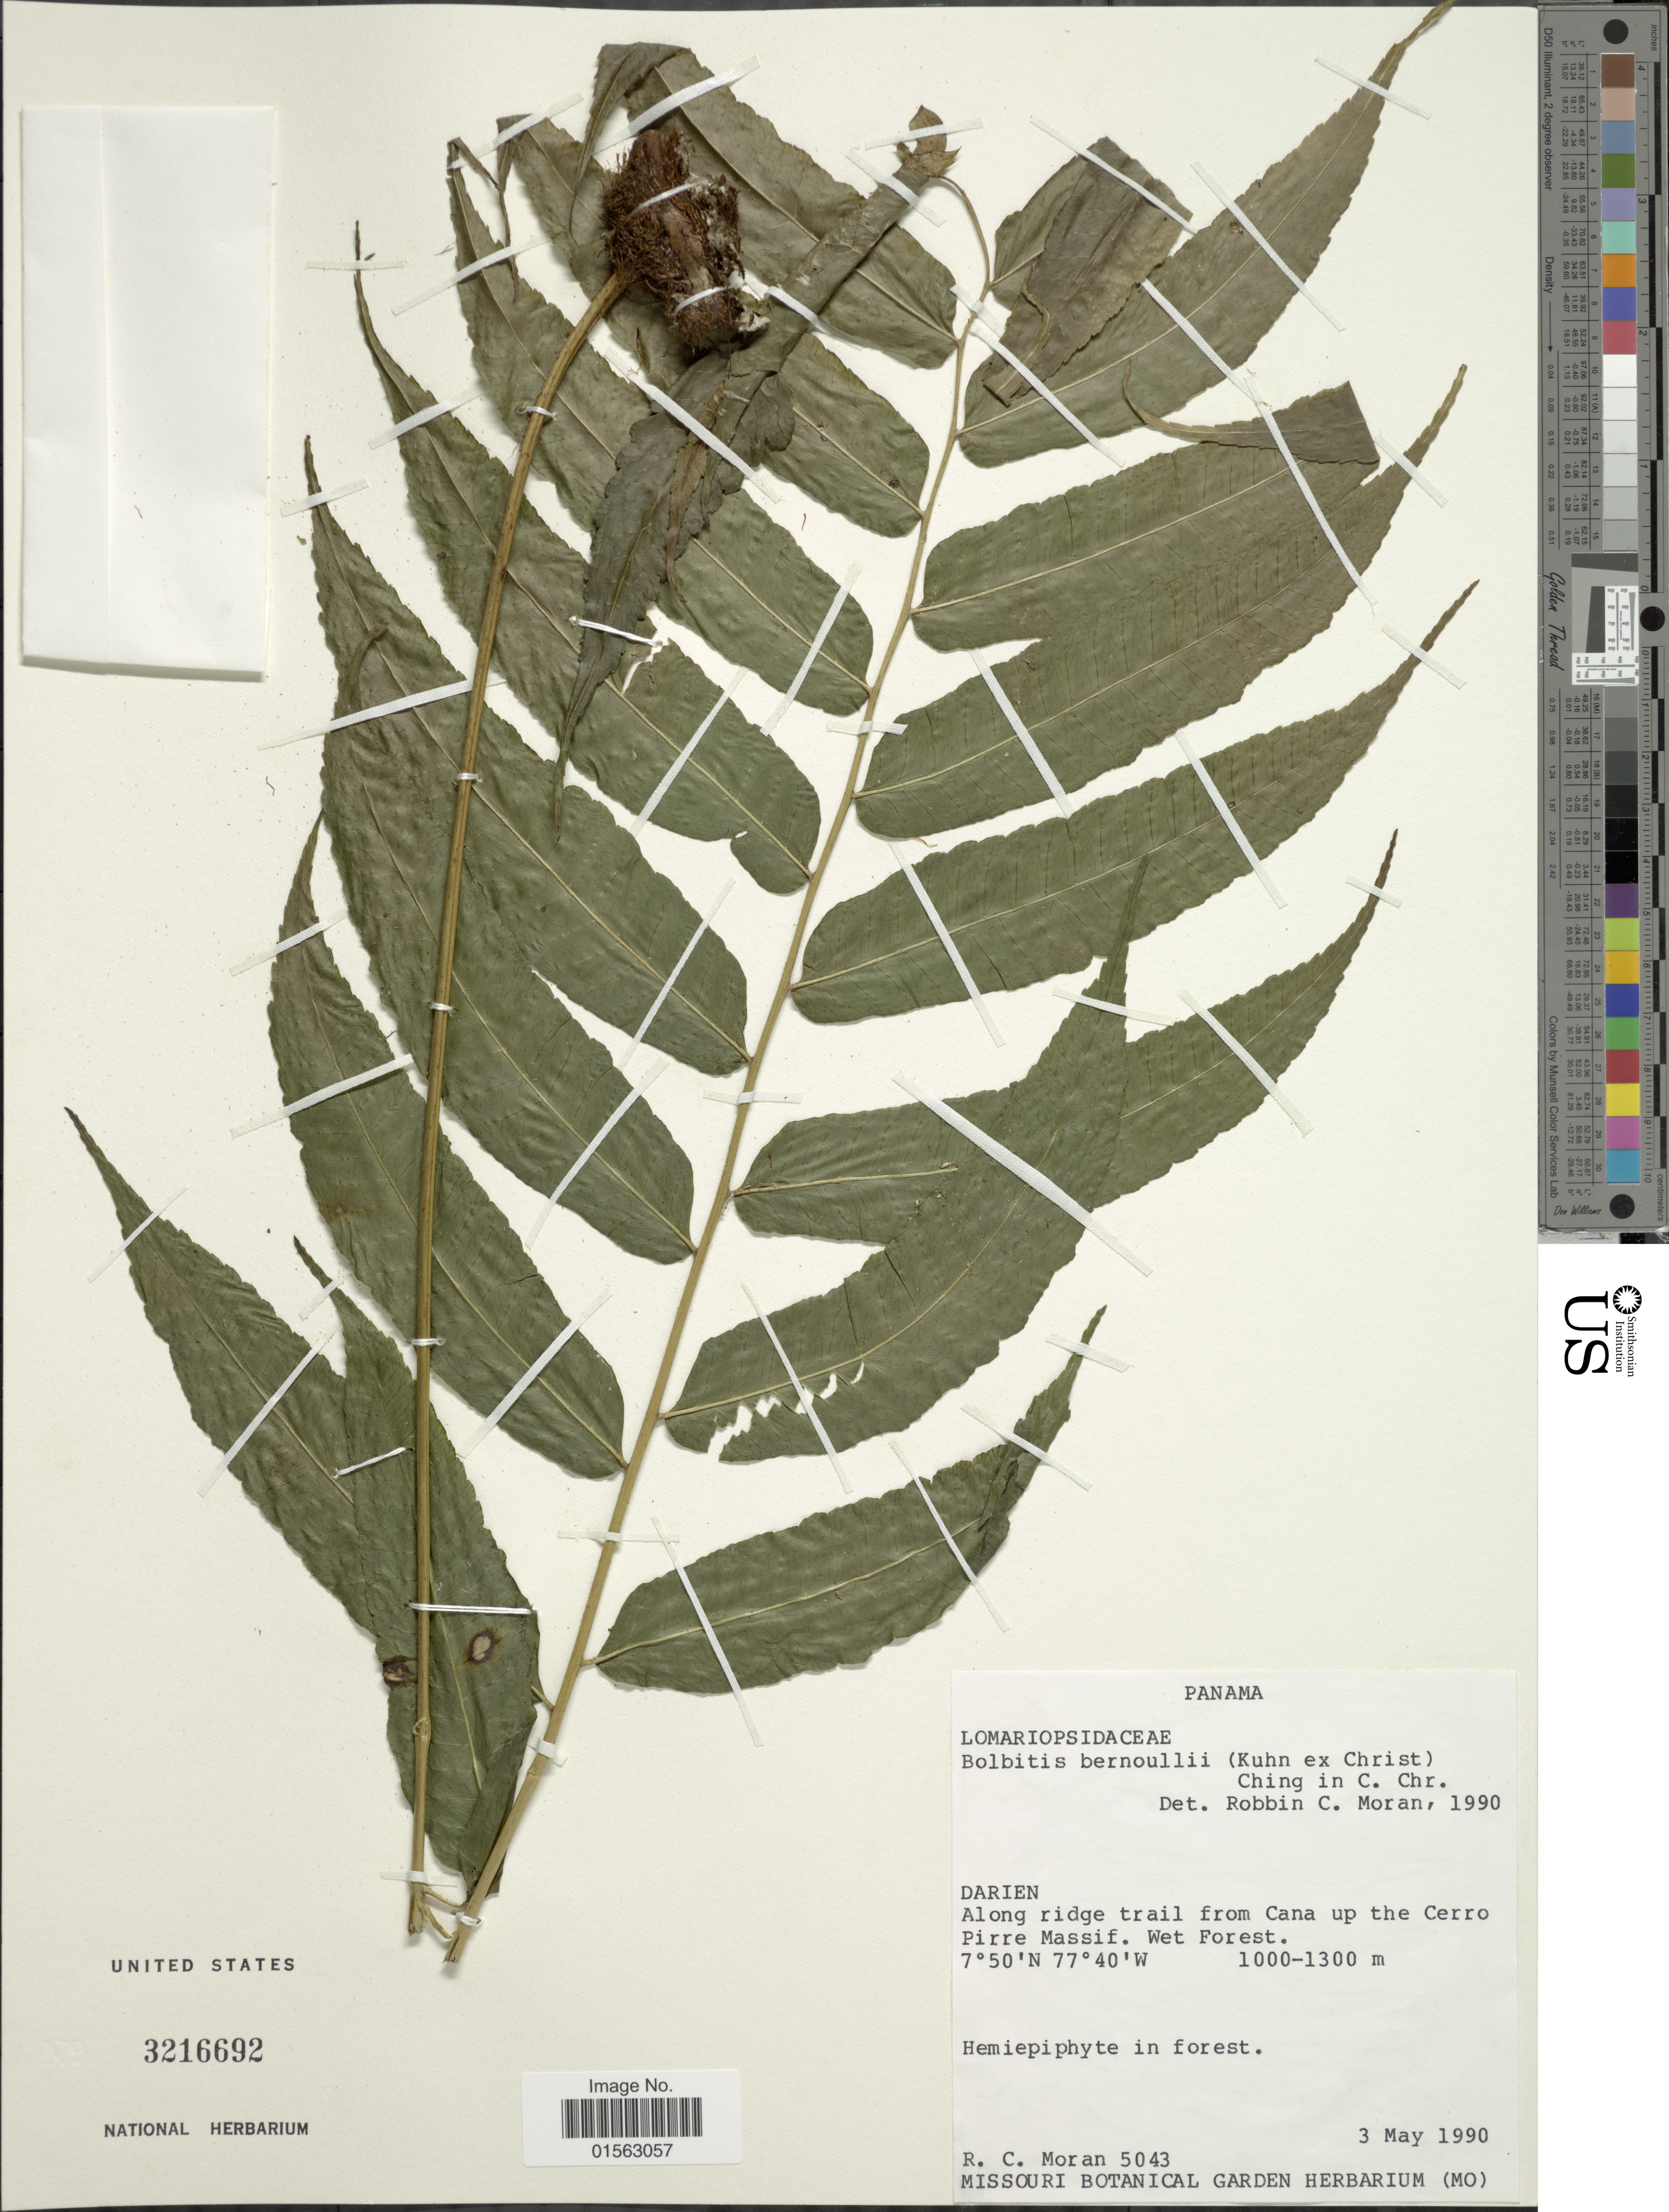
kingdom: Plantae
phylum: Tracheophyta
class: Polypodiopsida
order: Polypodiales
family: Dryopteridaceae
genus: Mickelia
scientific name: Mickelia bernoullii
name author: (Kuhn ex Christ) R.C. Moran et al.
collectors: R. C. Moran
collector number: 5043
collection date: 1990-05-03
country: Panama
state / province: Darién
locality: Along ridge trail from Cana up to Cerro Pirre Massif, wet forest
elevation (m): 1000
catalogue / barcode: US 3216692